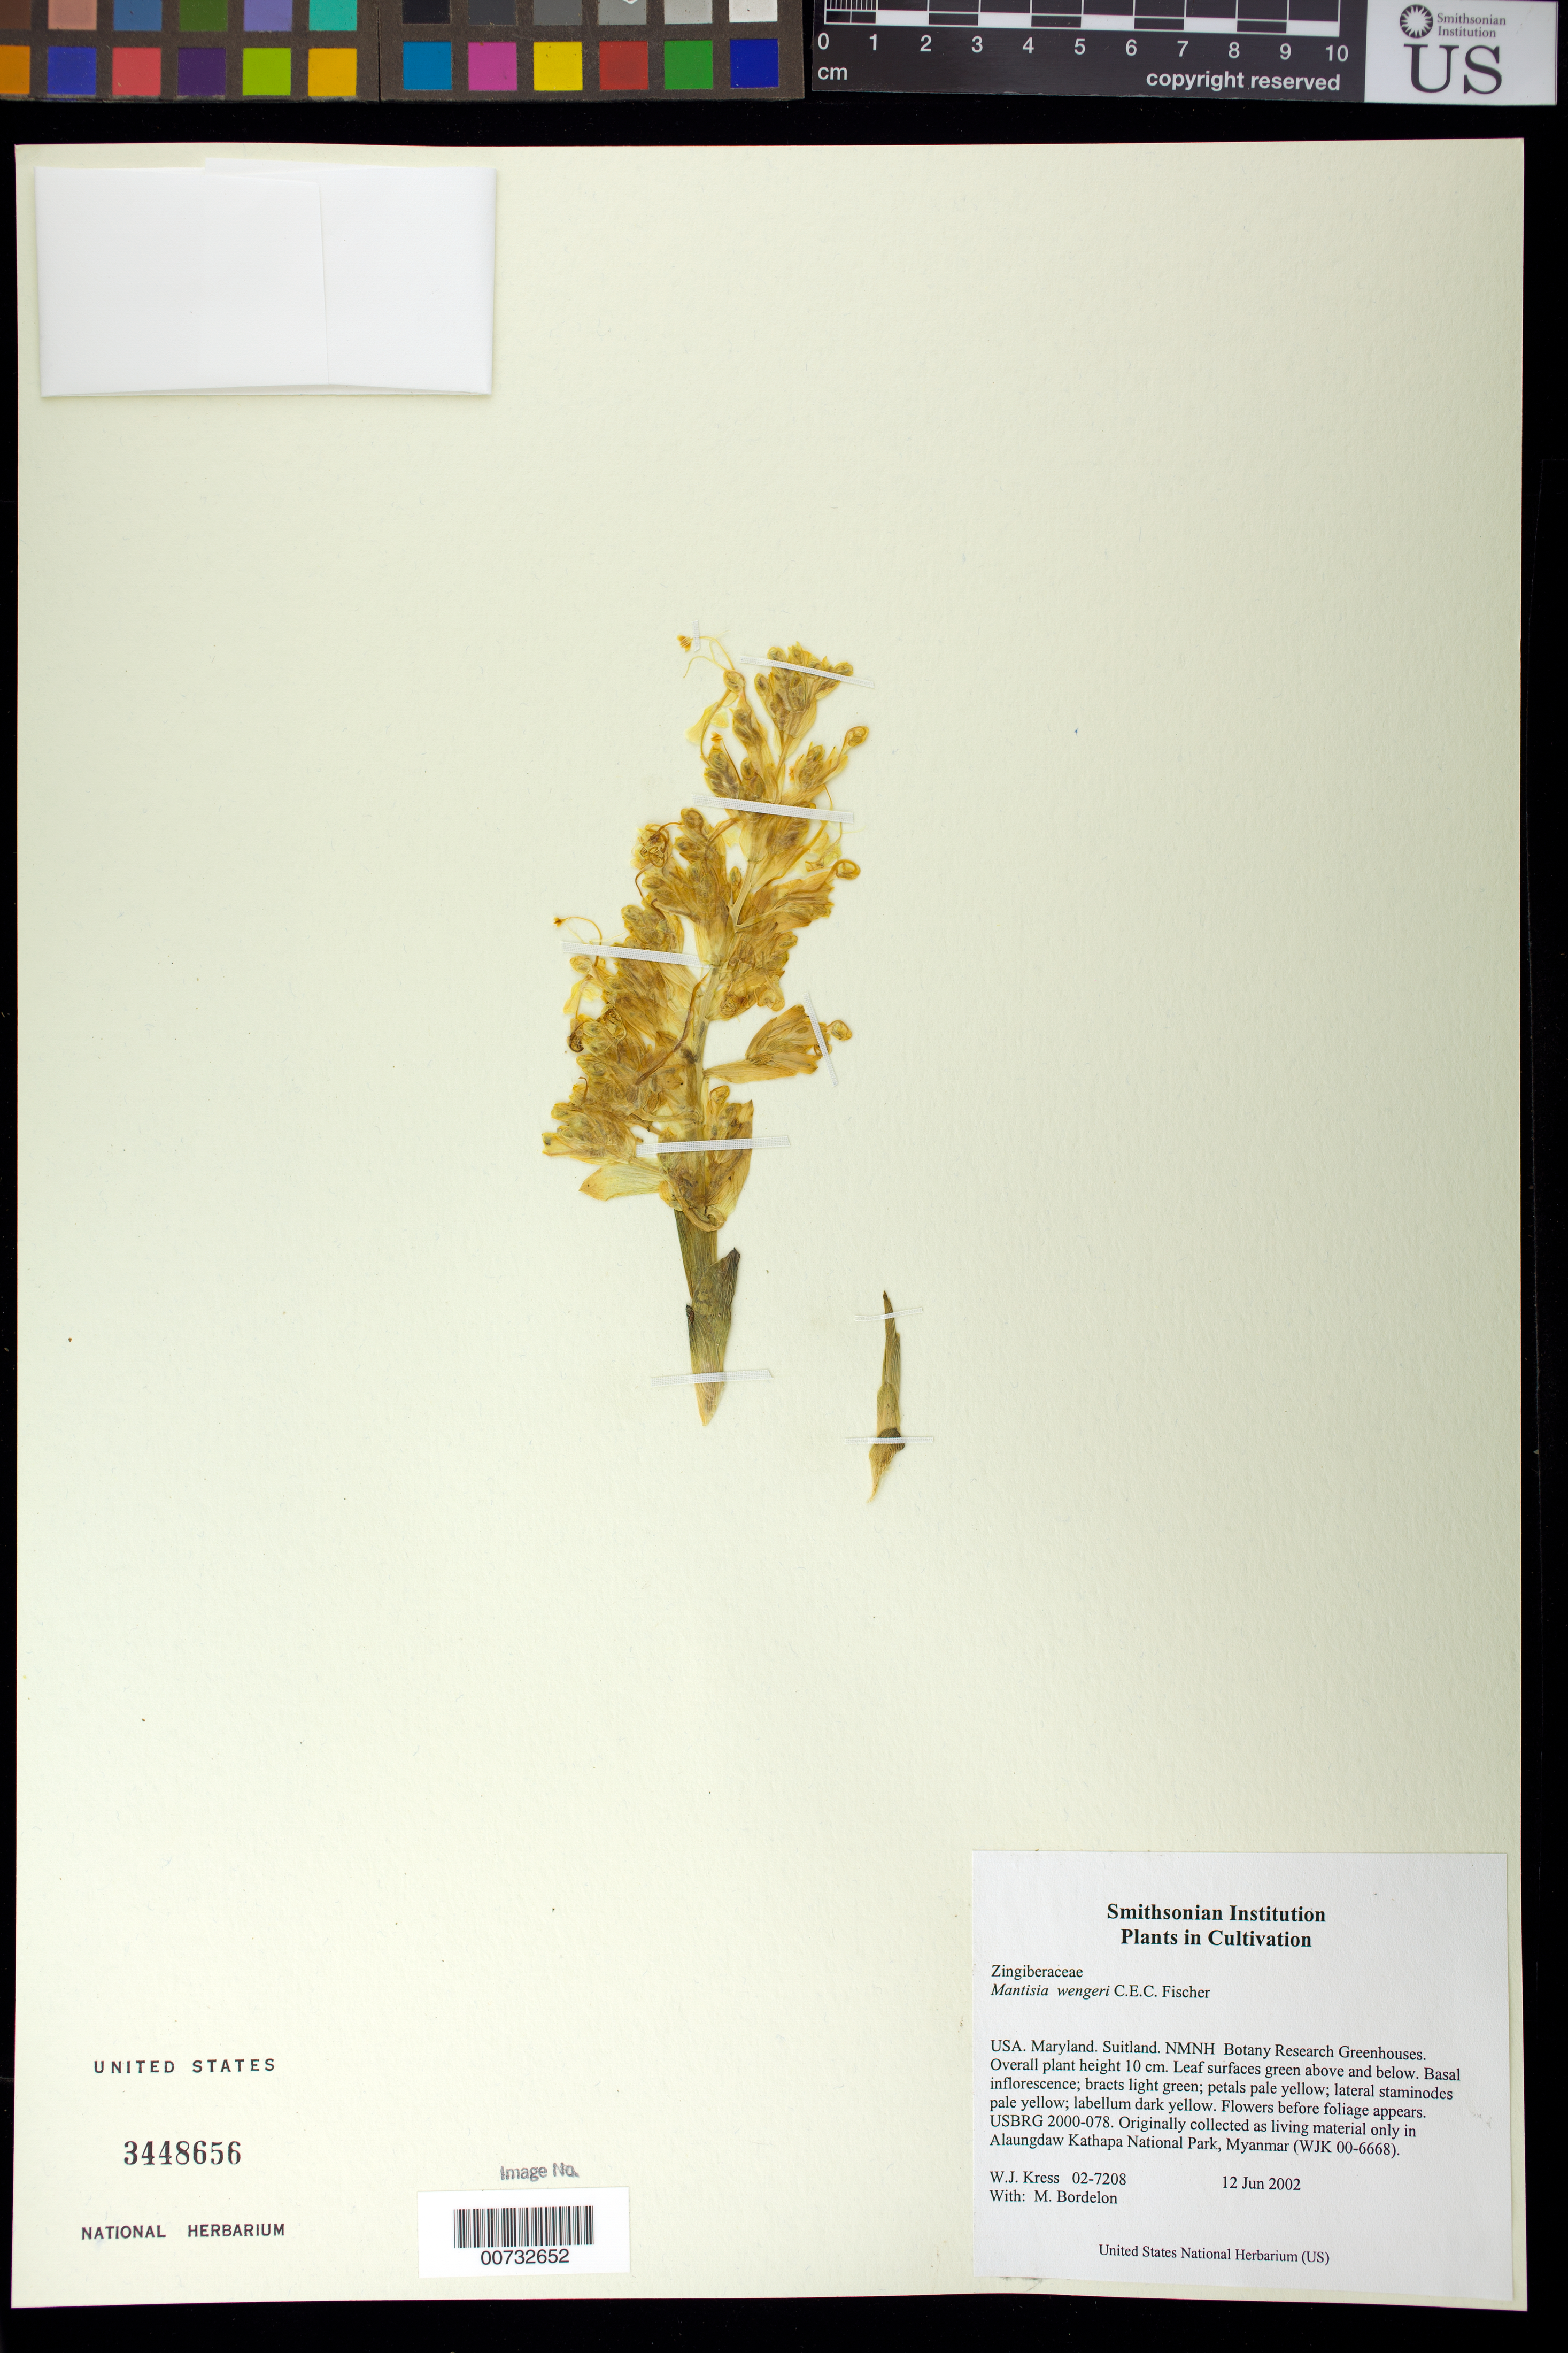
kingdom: Plantae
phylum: Tracheophyta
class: Liliopsida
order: Zingiberales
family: Zingiberaceae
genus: Globba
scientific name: Globba wengeri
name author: (C.E.C. Fisch.) K.J. Williams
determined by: Strong, M. T., (US), Smithsonian Institution - National Museum of Natural History (UNITED STATES)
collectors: W. J. Kress & M. Bordelon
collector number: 02-7208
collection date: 2002-06-12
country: United States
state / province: Maryland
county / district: Prince George's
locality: NMNH Botany Research Greenhouses. Suitland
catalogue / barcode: US 3448656